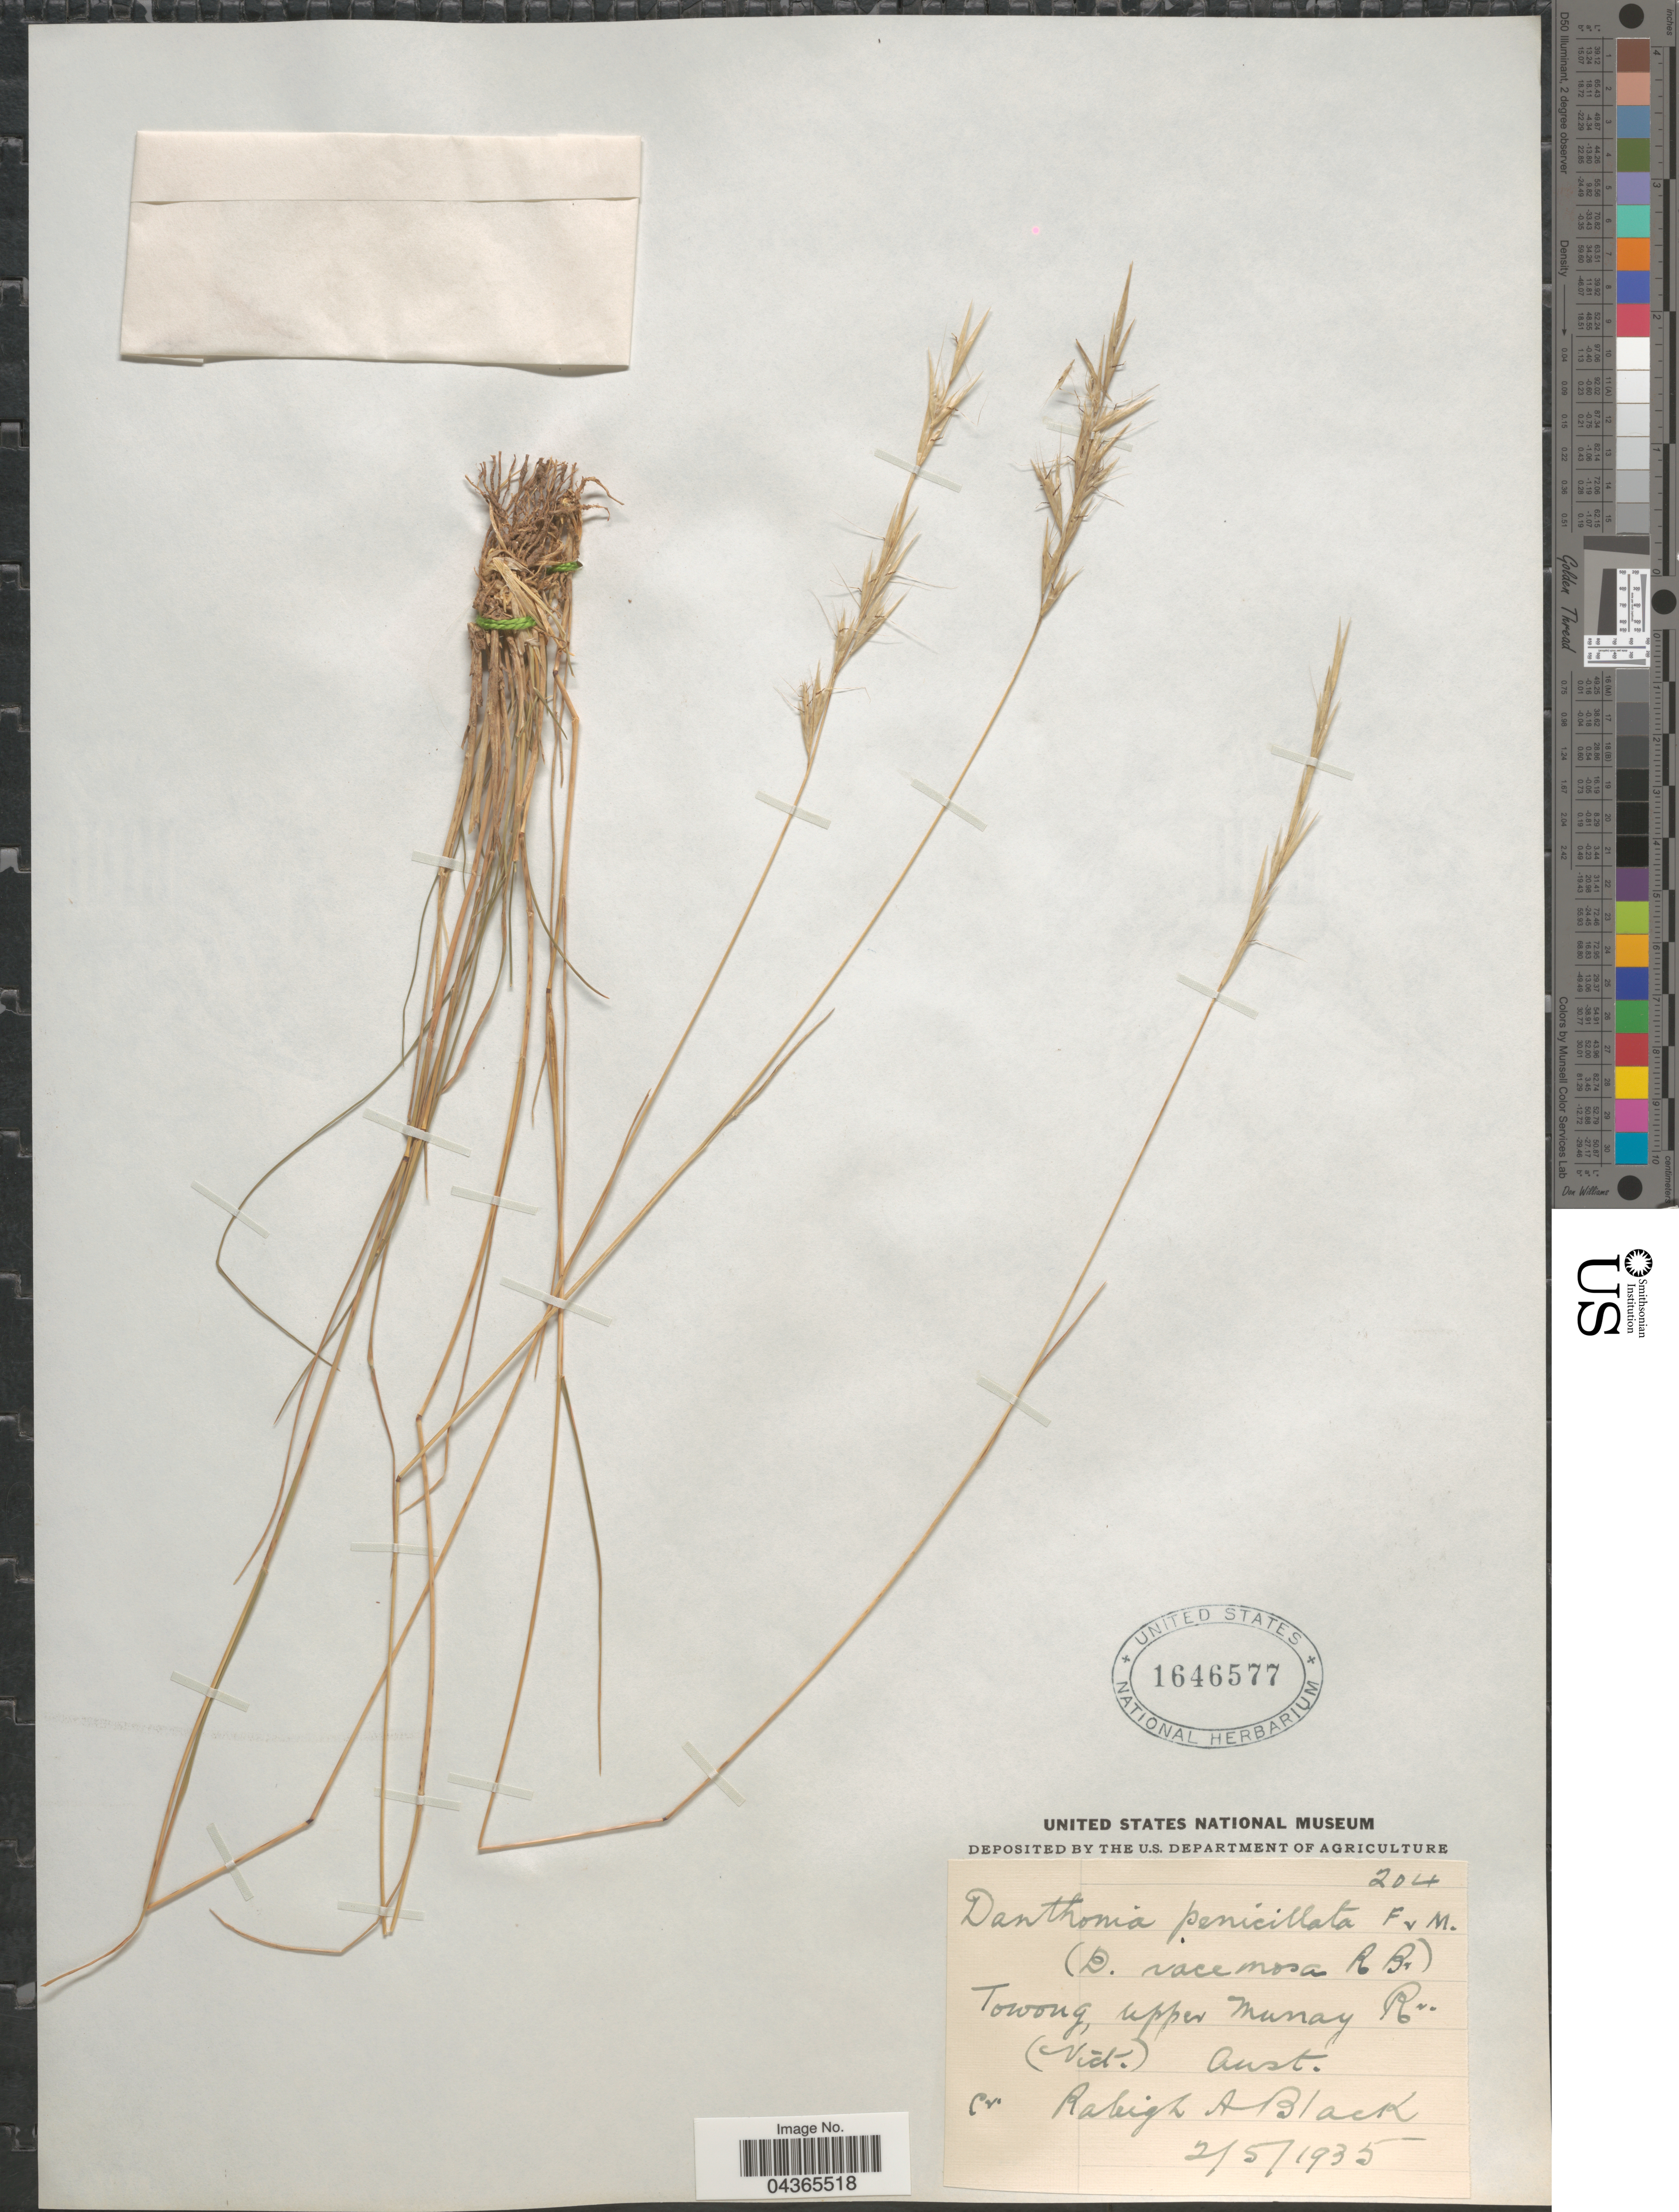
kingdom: Plantae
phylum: Tracheophyta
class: Liliopsida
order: Poales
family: Poaceae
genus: Rytidosperma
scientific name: Rytidosperma pallidum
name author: (R. Br.) A.M. Humphreys & H.P. Linder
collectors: R. A. Black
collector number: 204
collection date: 1935-05-02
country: Australia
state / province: Victoria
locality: Towong, upper Murray Rv. (Vict.).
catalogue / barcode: US 1646577